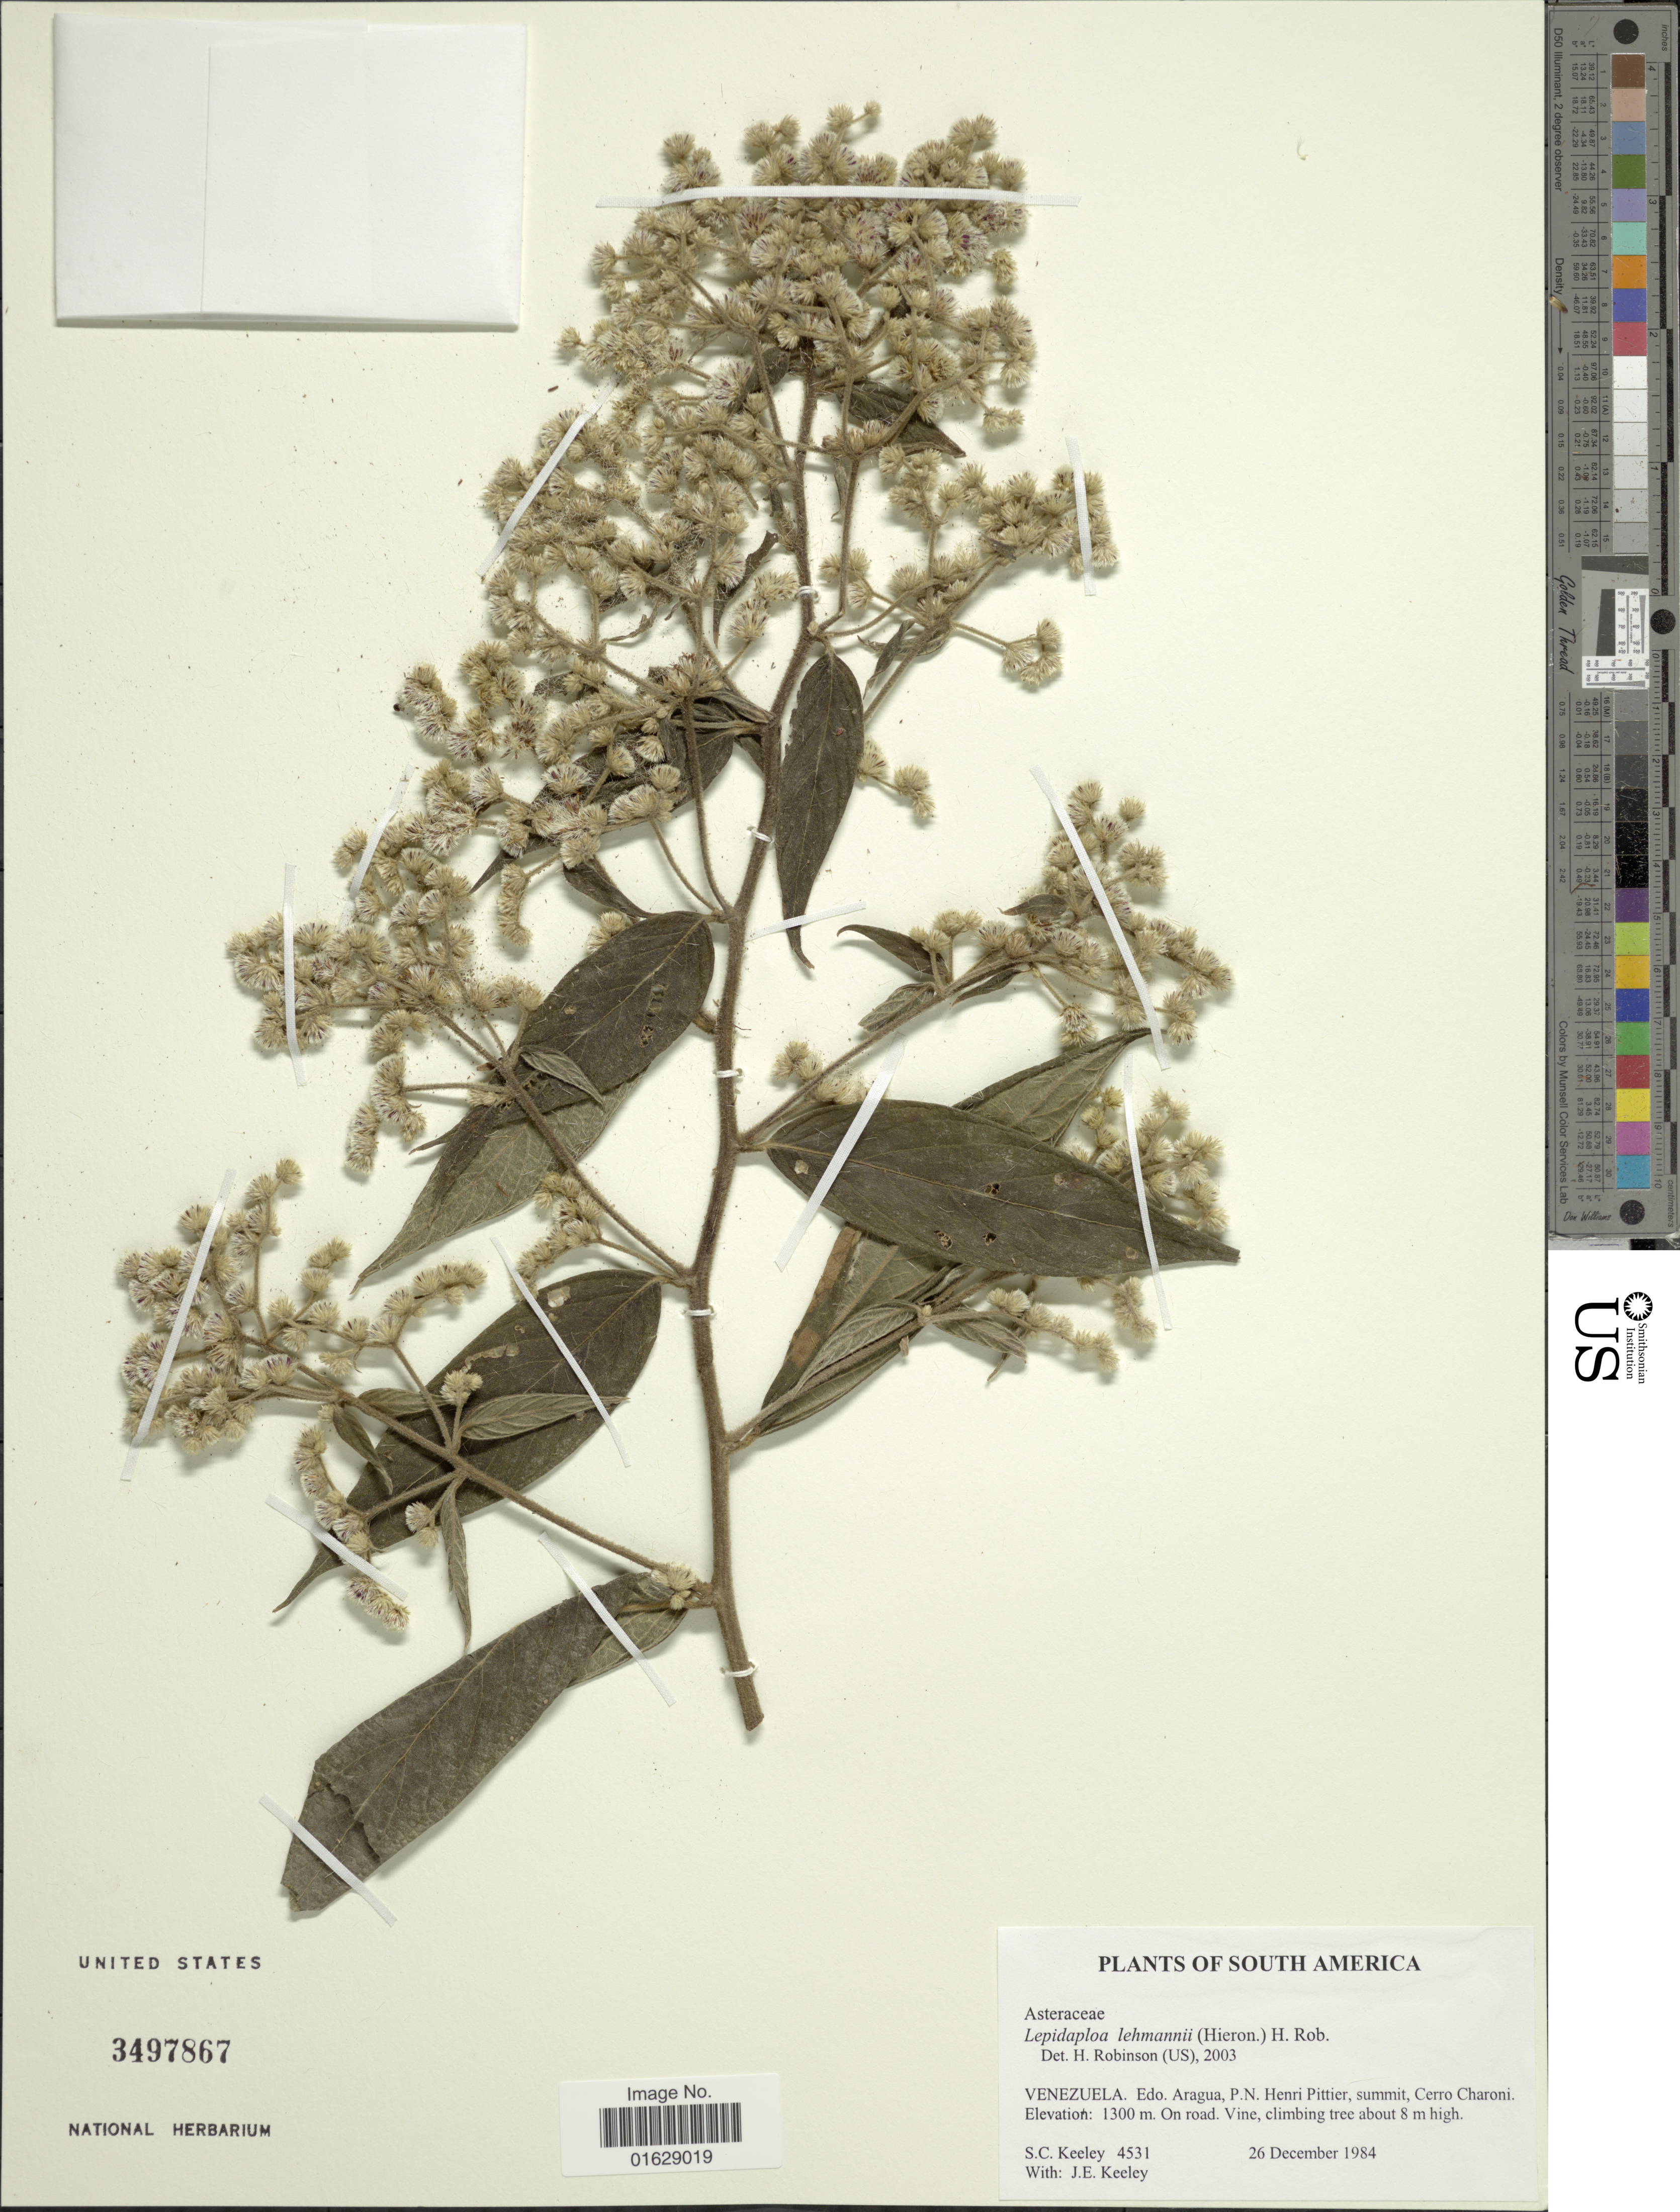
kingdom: Plantae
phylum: Tracheophyta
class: Magnoliopsida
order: Asterales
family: Asteraceae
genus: Lepidaploa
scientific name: Lepidaploa lehmannii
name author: (Hieron.) H. Rob.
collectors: S. C. Keeley & J. E. Keeley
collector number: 4531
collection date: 1984-12-26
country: Venezuela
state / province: Aragua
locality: Edo. Aragua, P. N. Henri Pittier, 0.2 km below summit, Cerro Charoni. On road.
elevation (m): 1300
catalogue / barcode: US 3497867